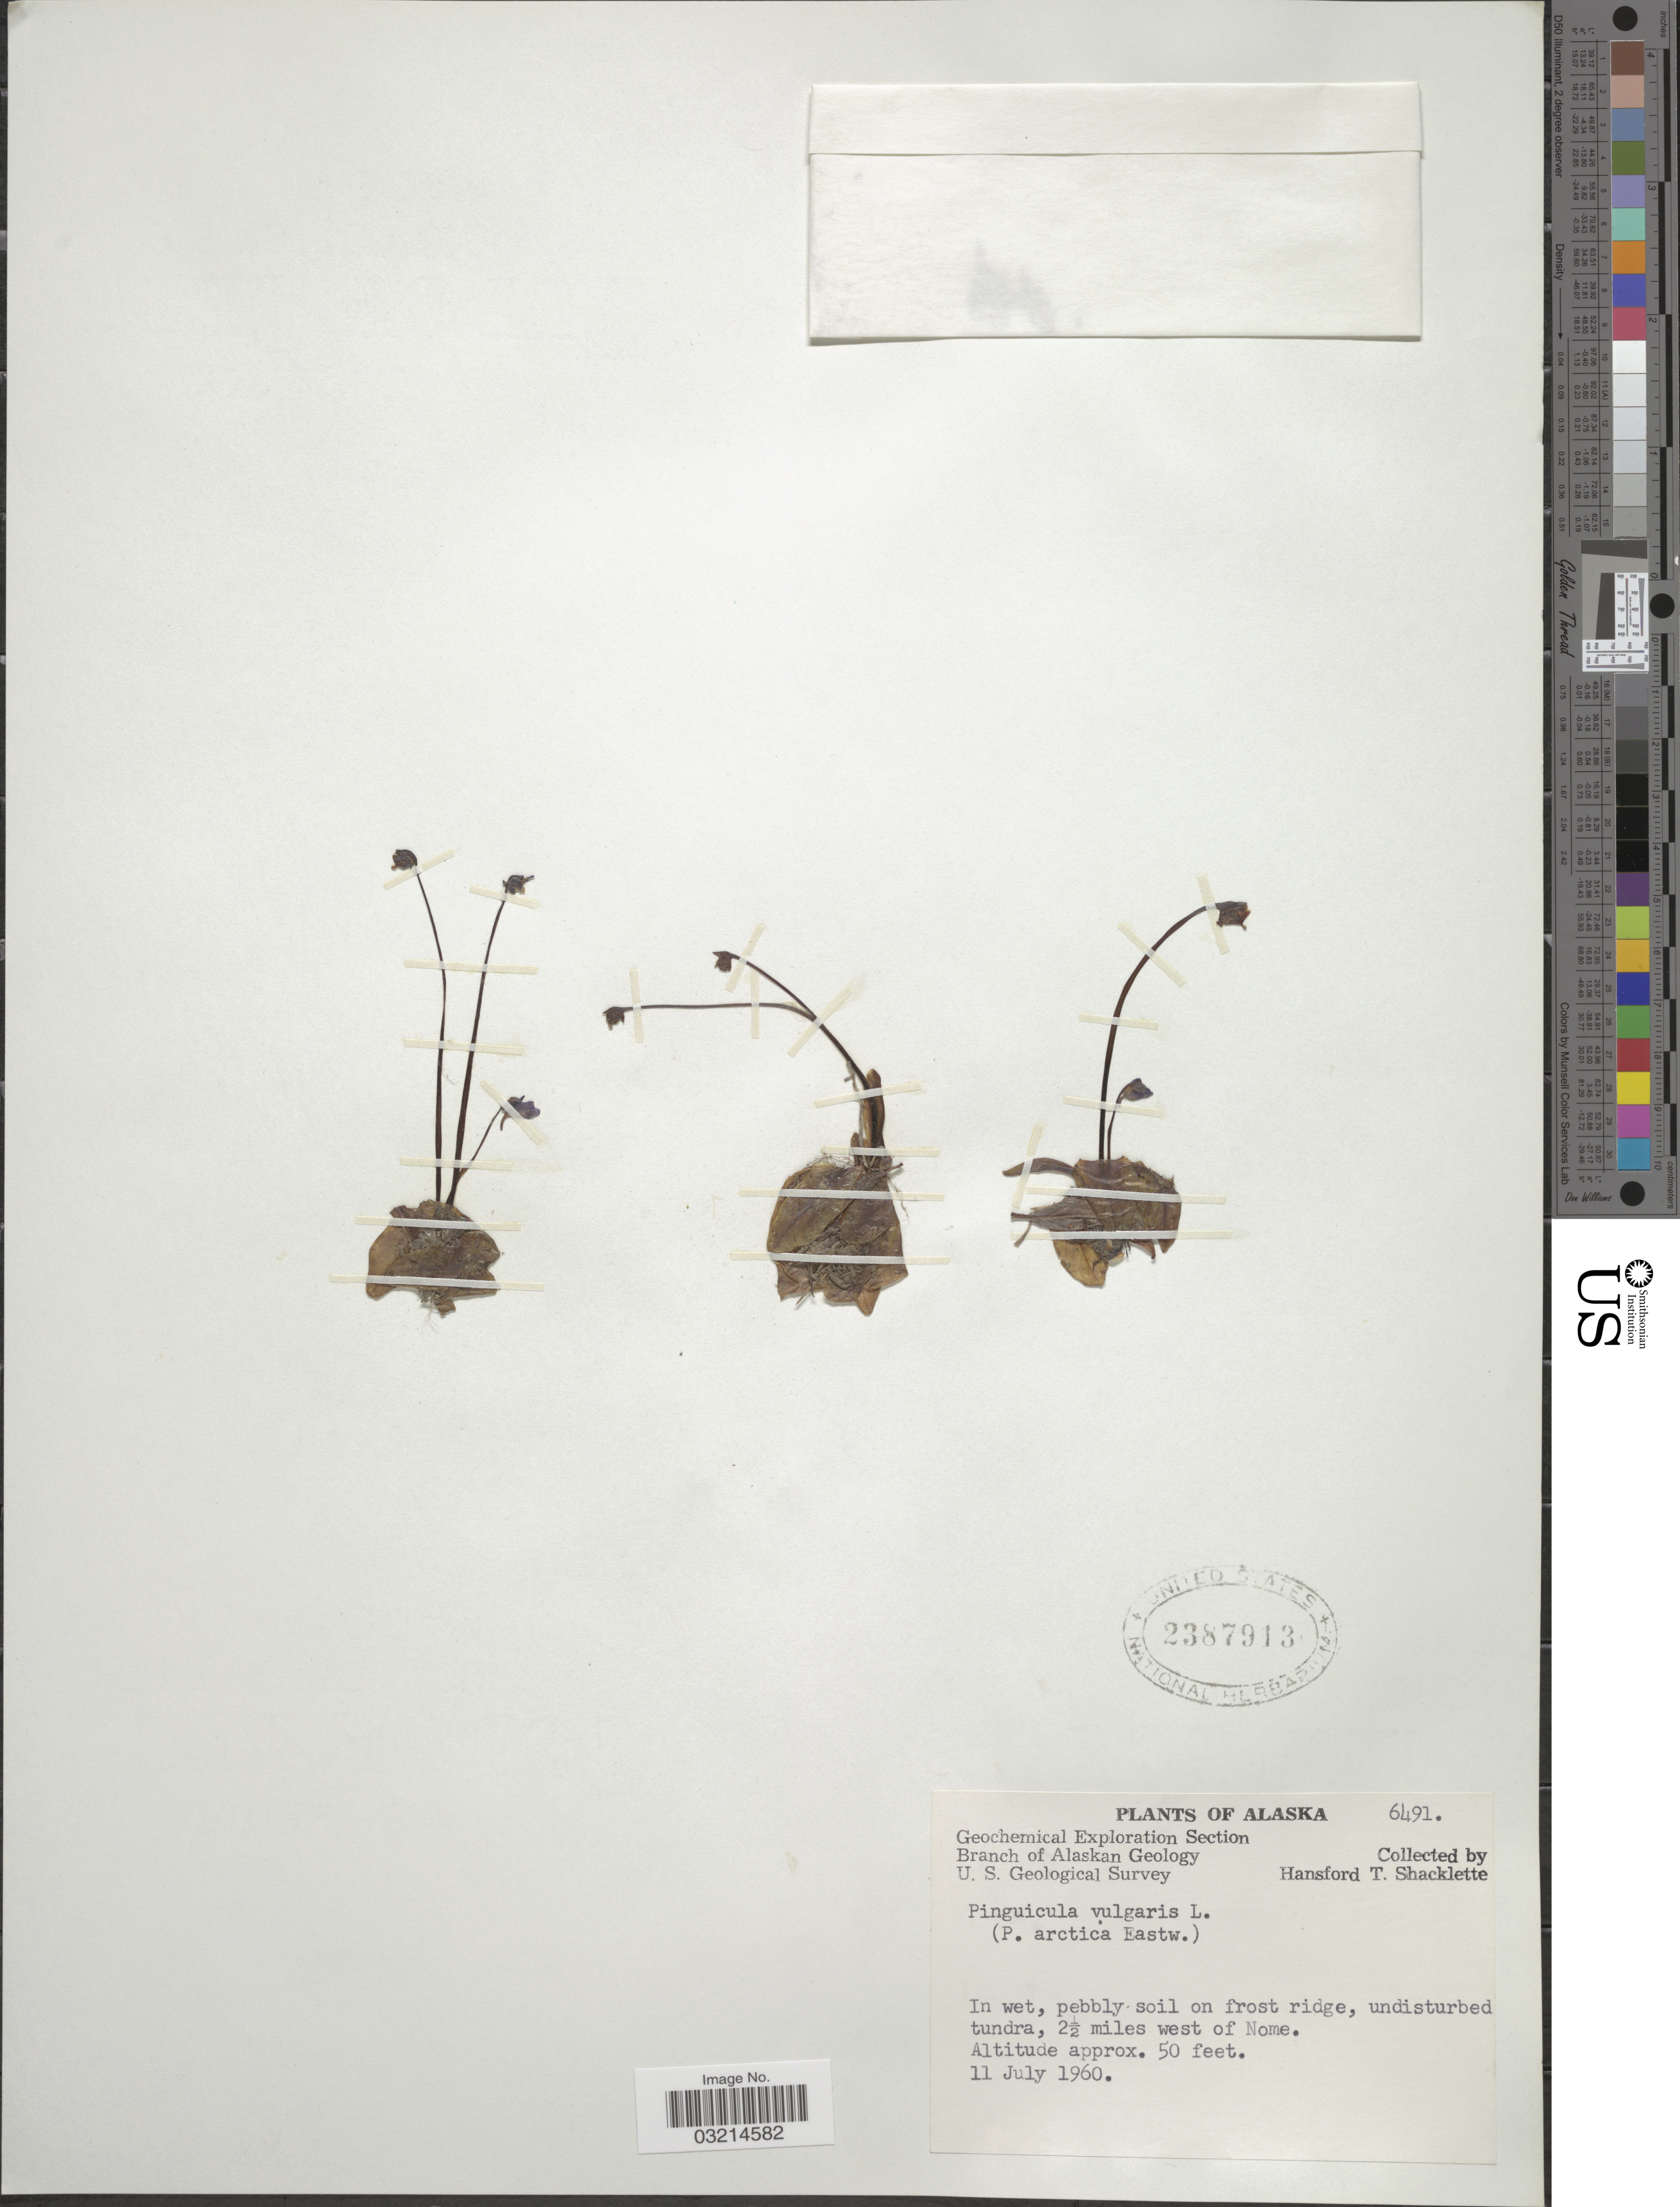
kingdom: Plantae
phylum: Tracheophyta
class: Magnoliopsida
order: Lamiales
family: Lentibulariaceae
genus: Pinguicula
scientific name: Pinguicula vulgaris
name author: L.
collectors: H. Shacklette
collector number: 6491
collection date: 1960-07-11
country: United States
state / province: Alaska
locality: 2½ miles west of Nome.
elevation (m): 15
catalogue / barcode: US 2387913